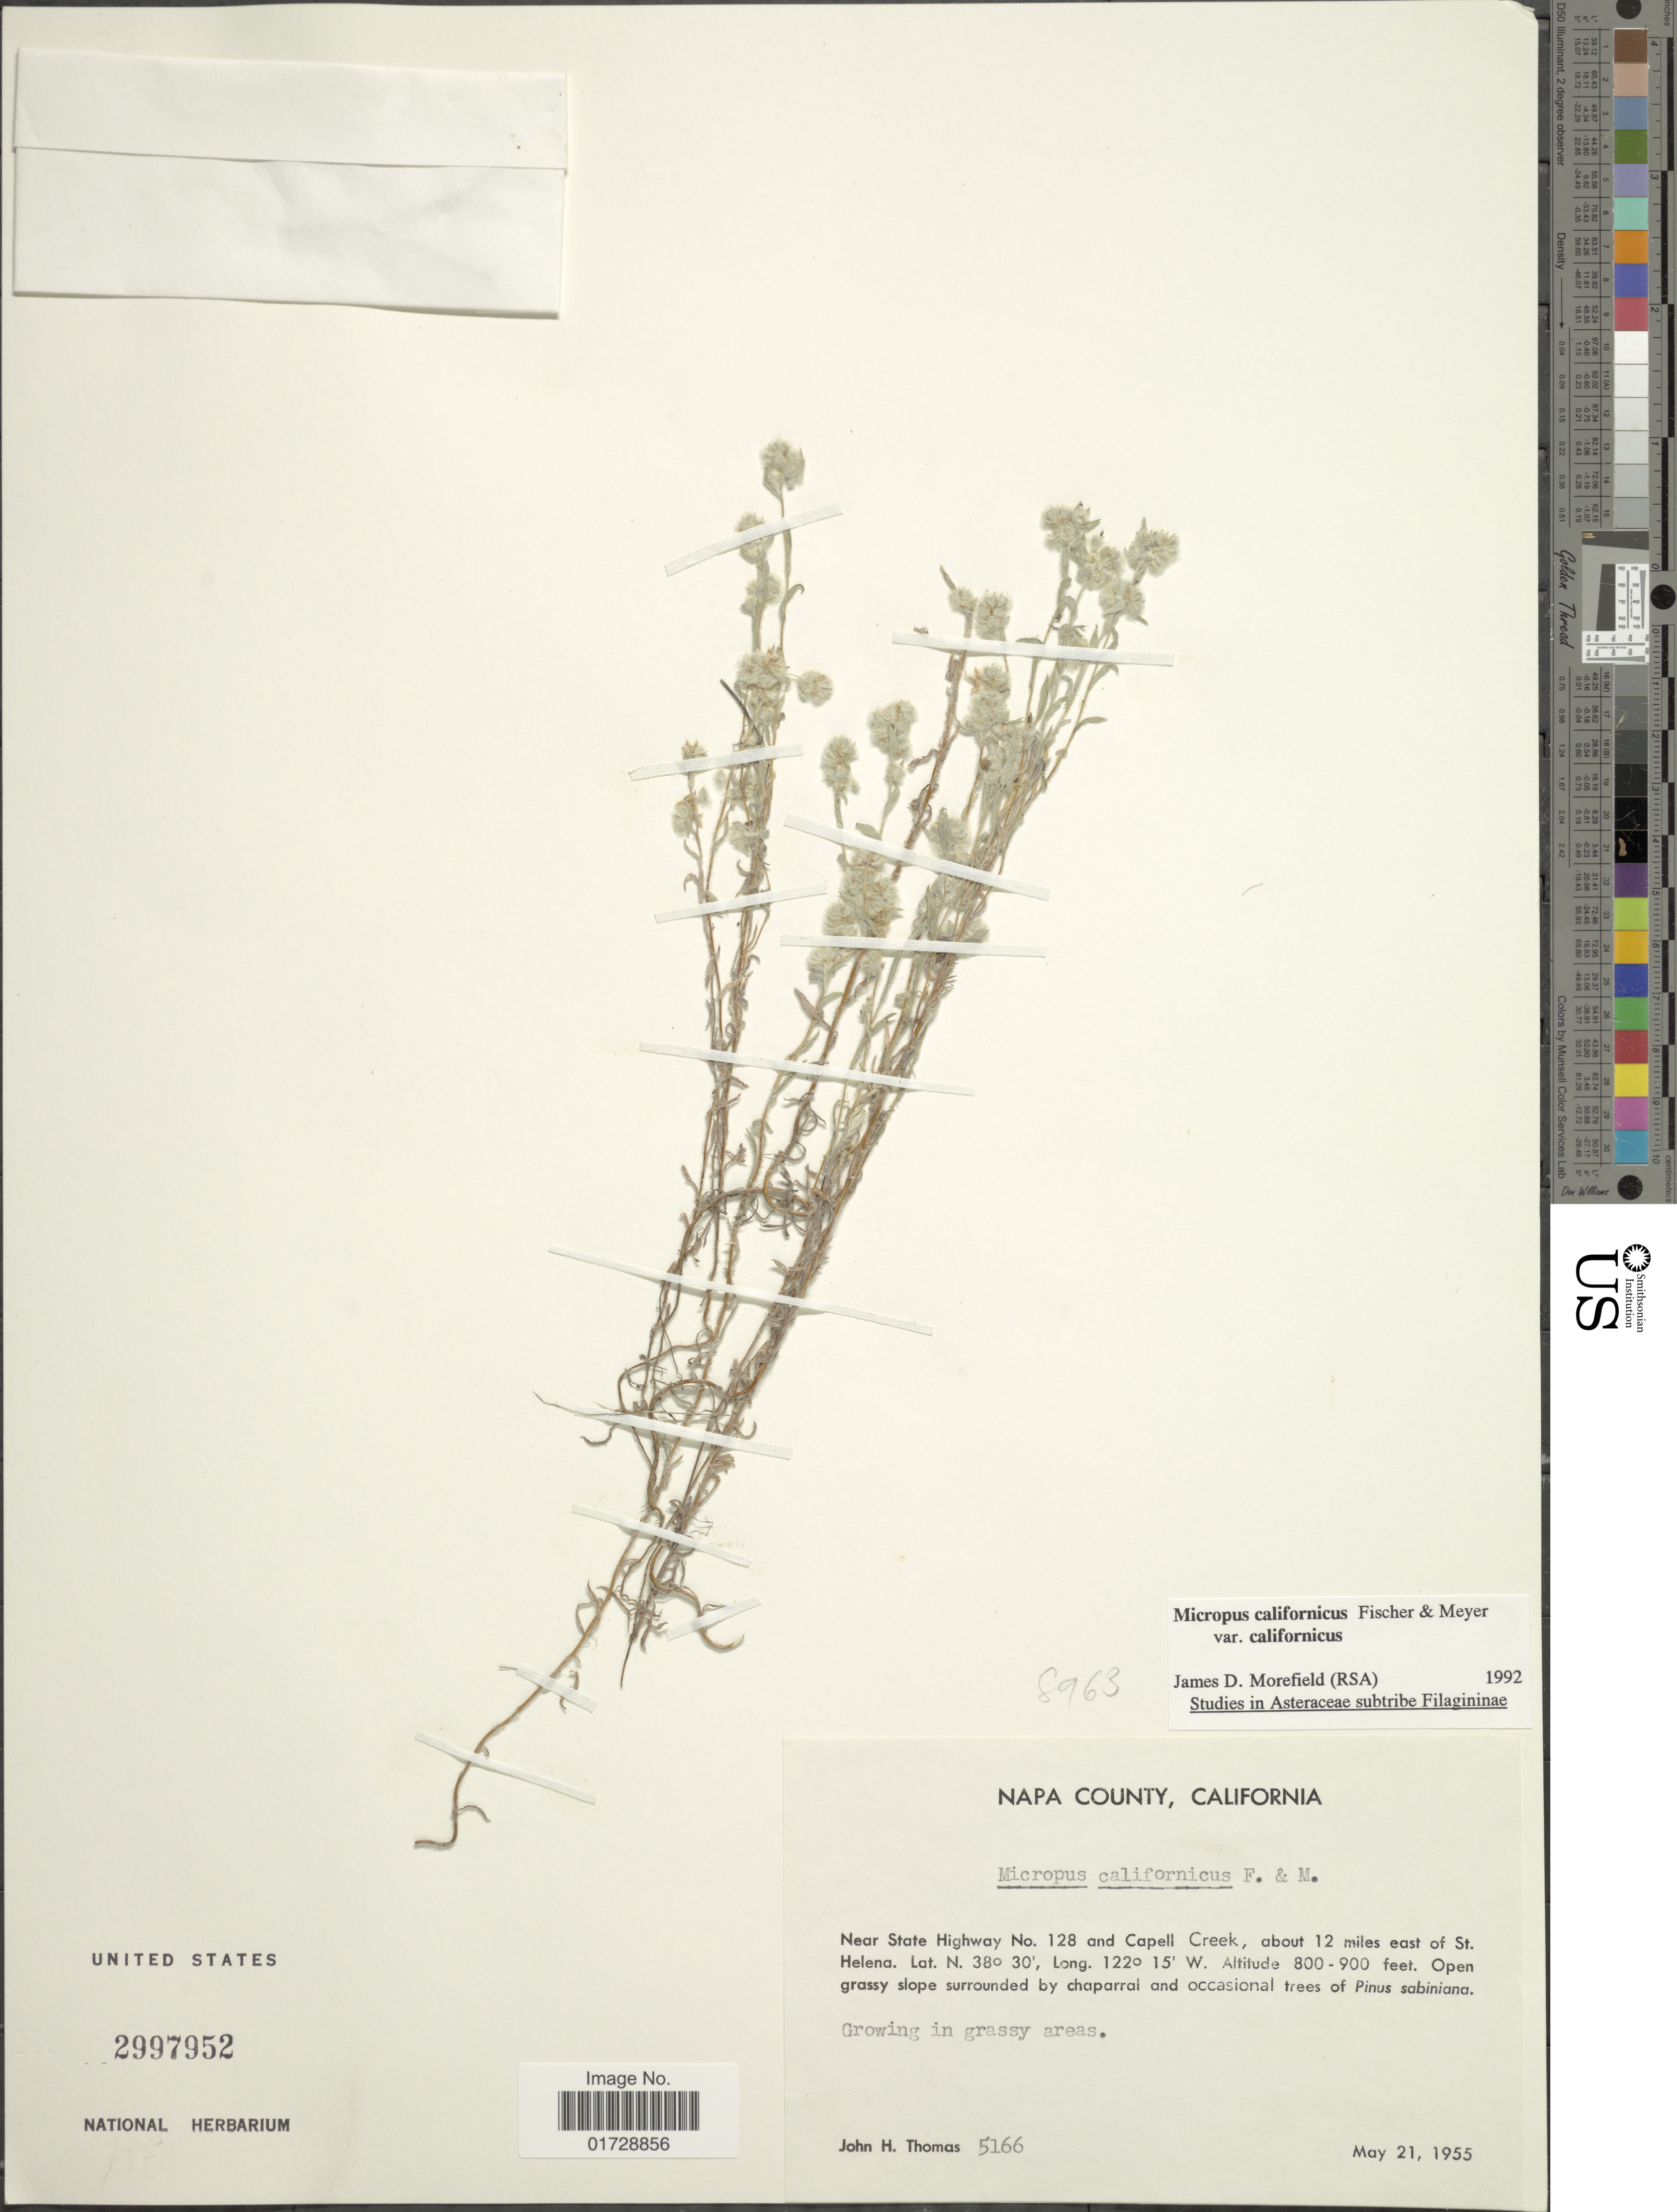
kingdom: Plantae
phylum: Tracheophyta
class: Magnoliopsida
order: Asterales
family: Asteraceae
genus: Micropus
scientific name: Micropus californicus var. californicus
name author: Fisch. & C.A. Mey.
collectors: J. H. Thomas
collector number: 5166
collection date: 1955-05-21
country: United States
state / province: California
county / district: Napa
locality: Napa County, Near state Highway No. 128 and Capell Creek, about 12 miles east of St. Helena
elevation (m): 244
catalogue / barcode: US 2997952